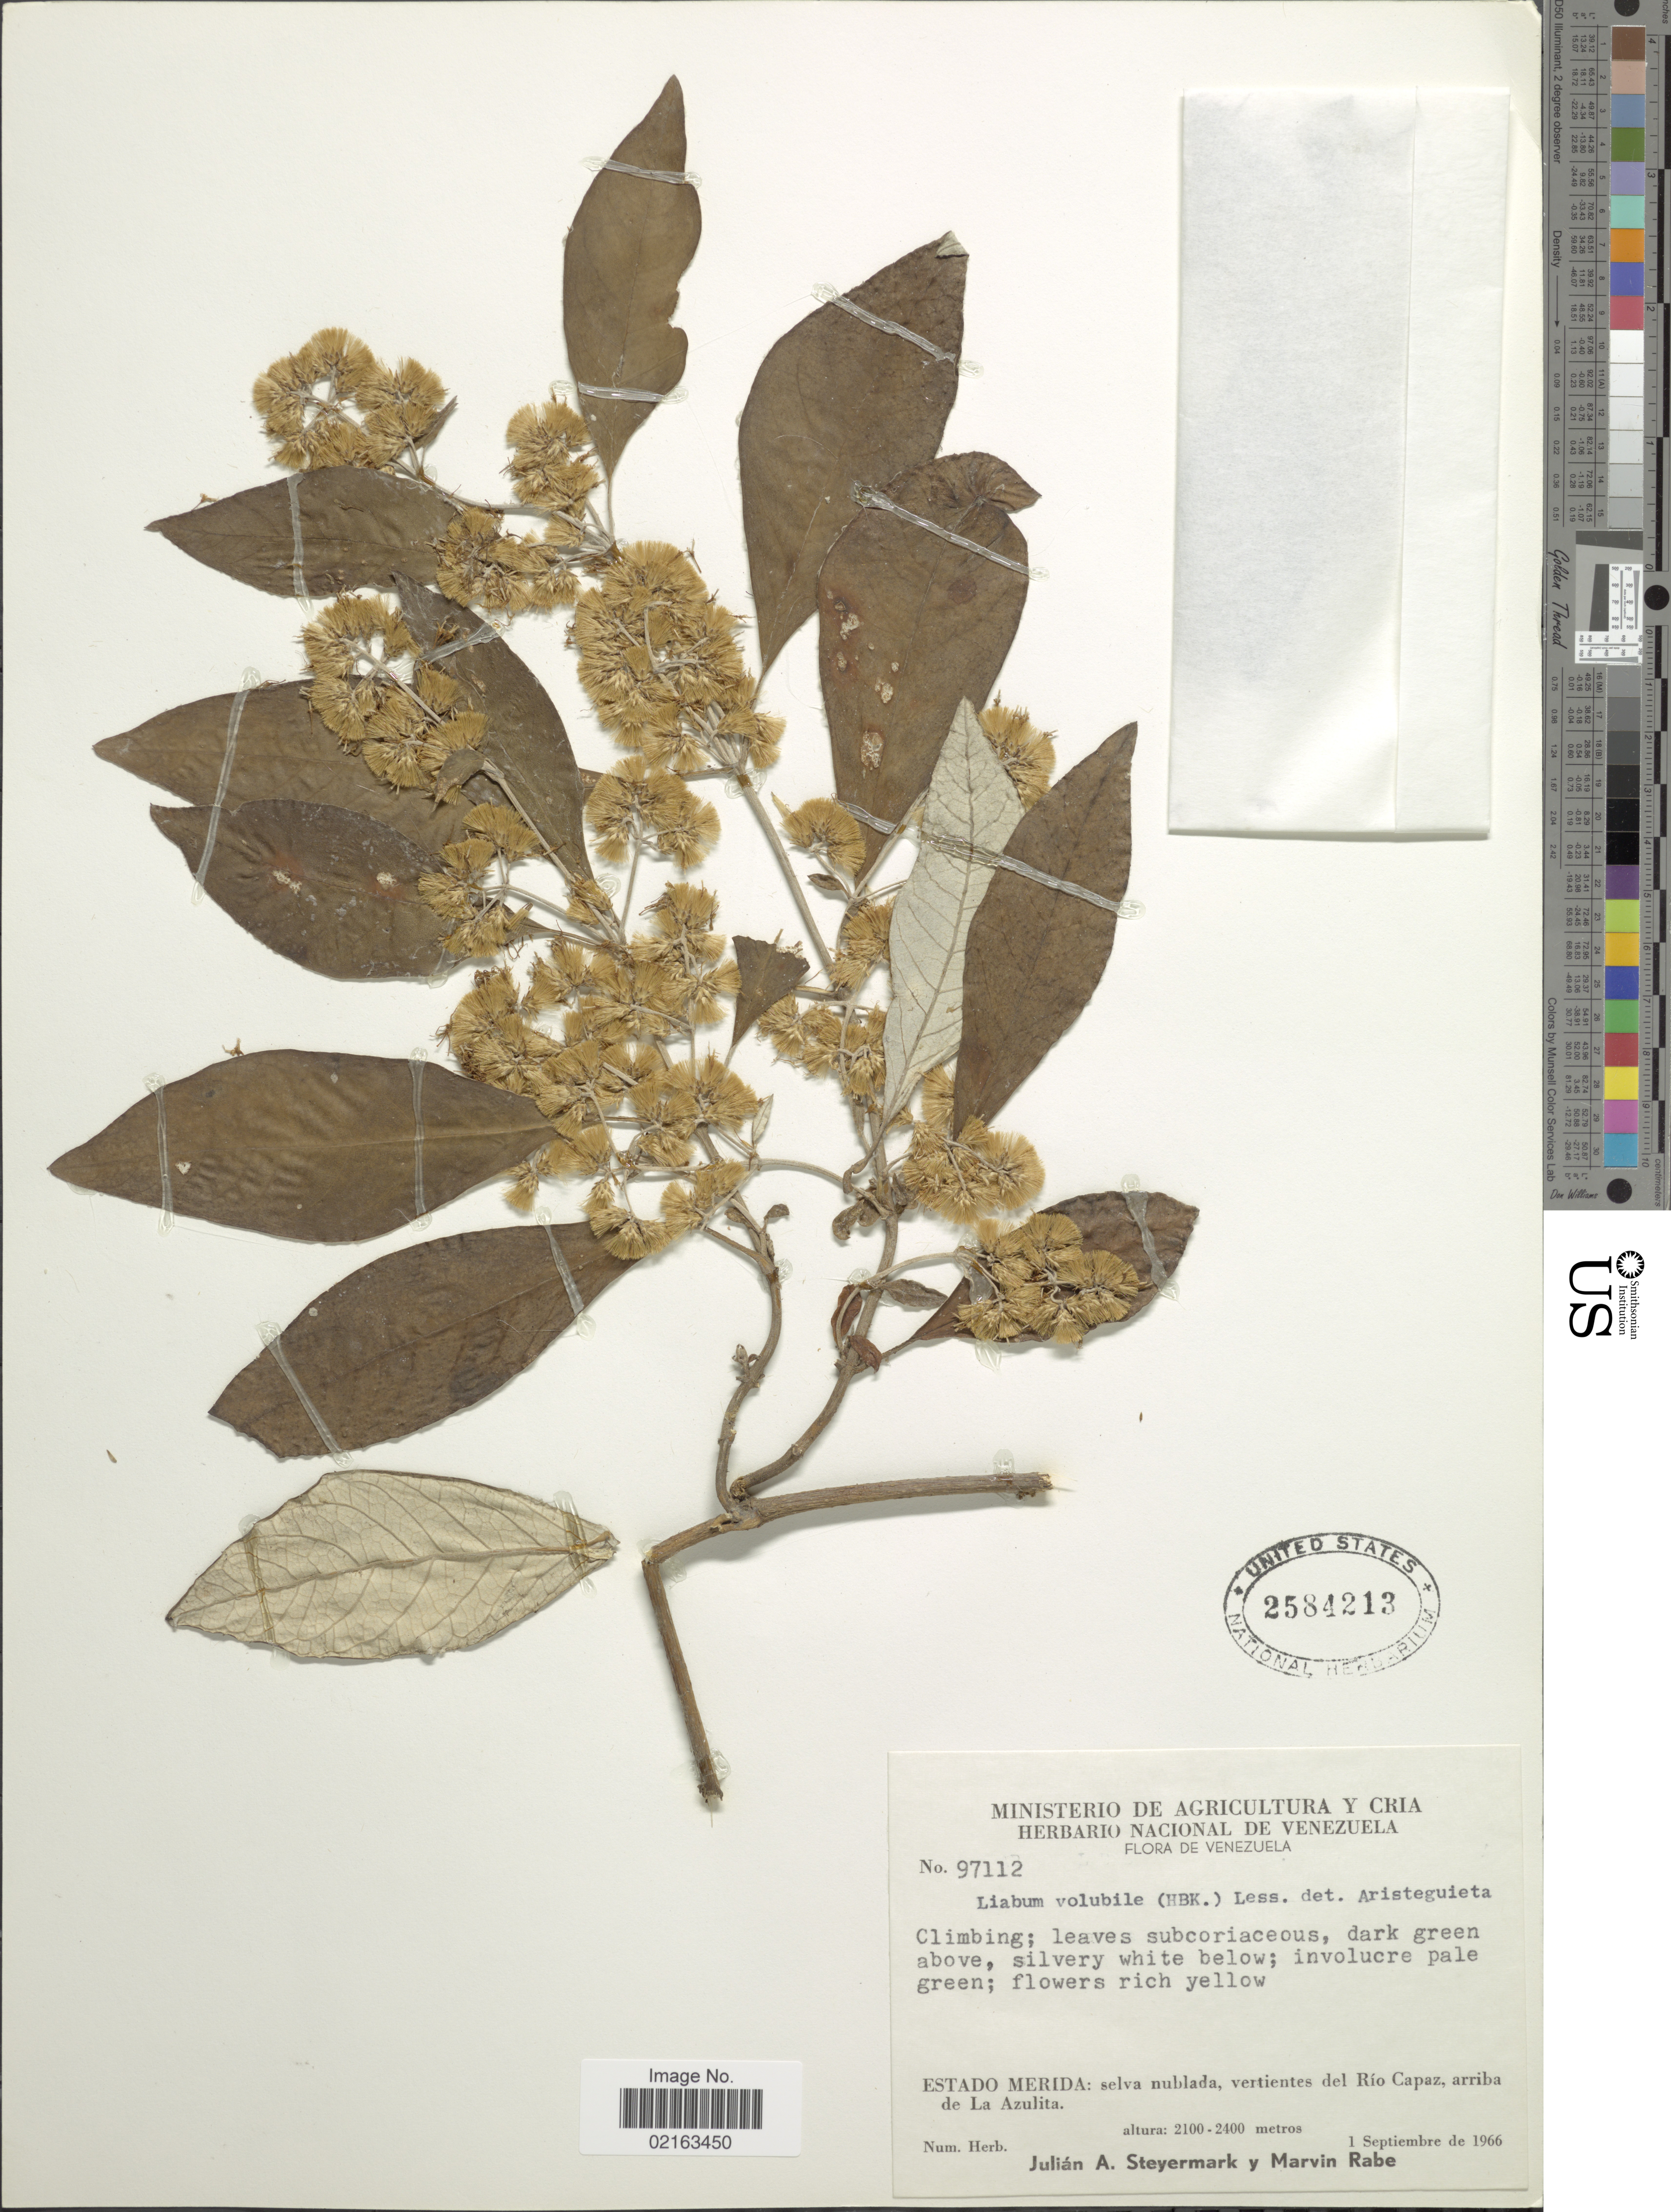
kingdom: Plantae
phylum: Tracheophyta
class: Magnoliopsida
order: Asterales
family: Asteraceae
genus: Oligactis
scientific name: Oligactis volubilis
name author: (Kunth) Cass.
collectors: J. Steyermark & M. Rabe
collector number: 97112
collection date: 1966-09-01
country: Venezuela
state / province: Mérida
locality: Estado Merida: selva nublada, vertientes del Río Capaz, arriba de La Azulita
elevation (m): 2100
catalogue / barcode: US 2584213